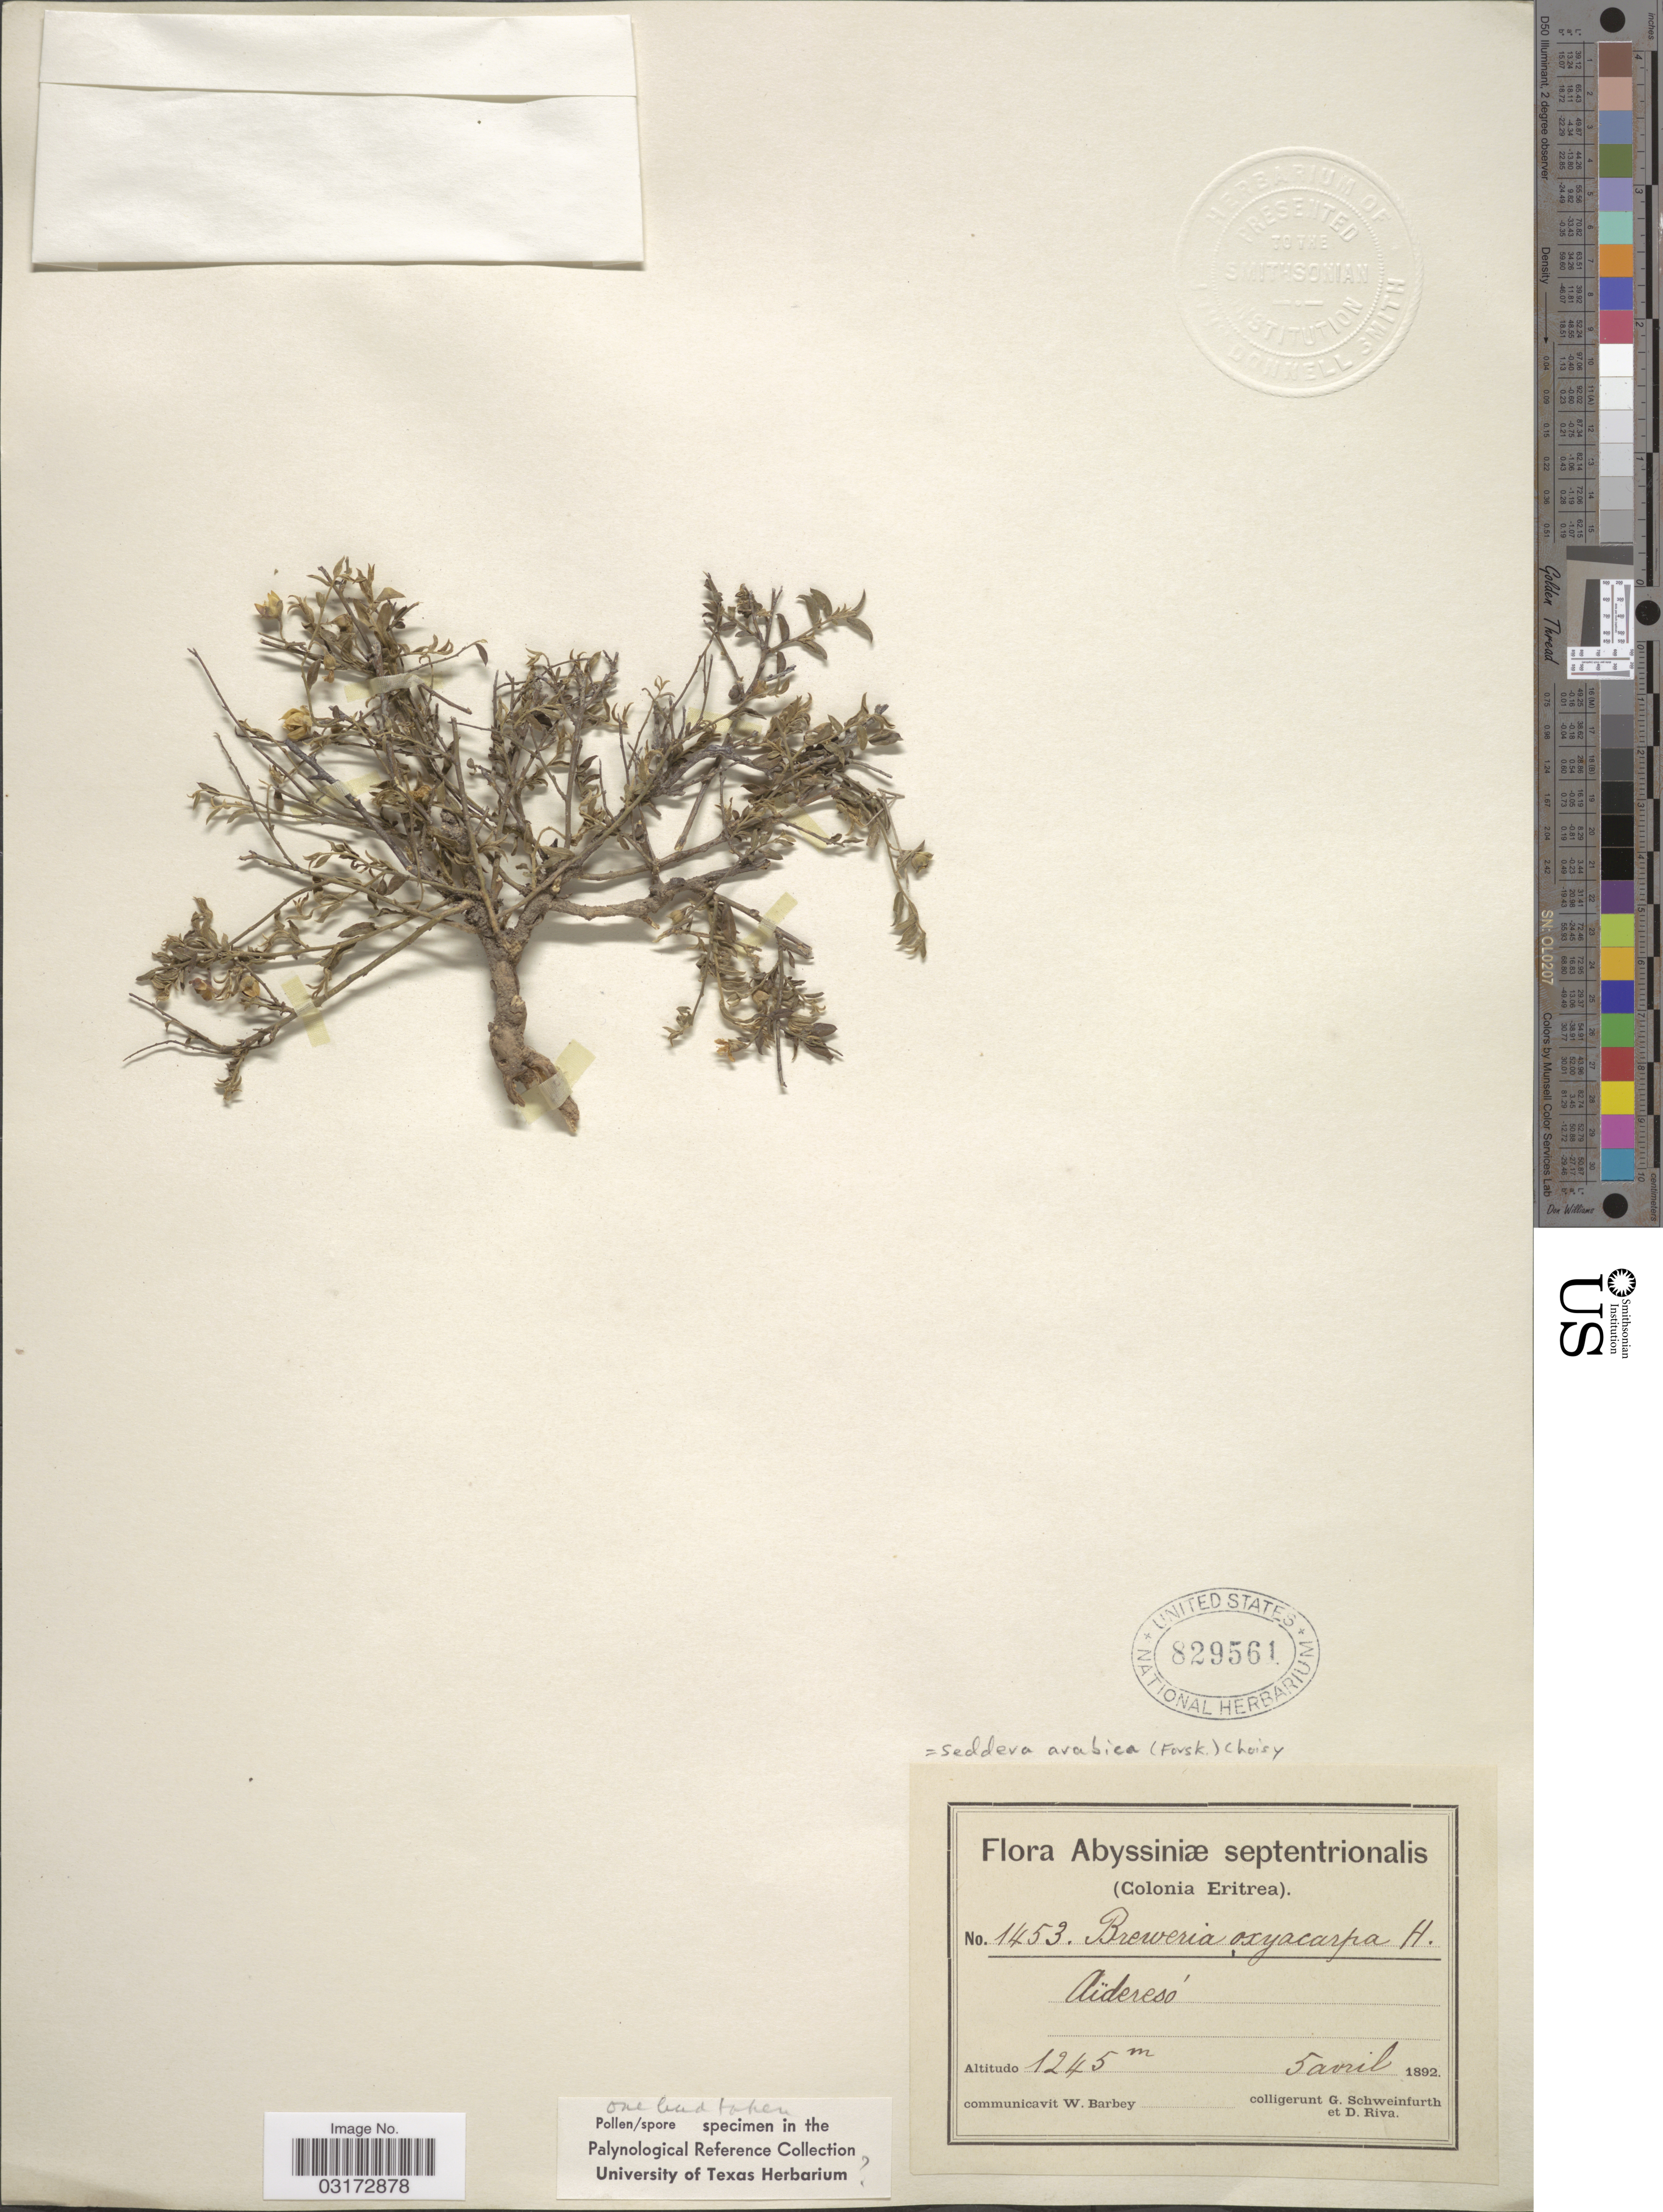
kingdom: Plantae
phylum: Tracheophyta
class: Magnoliopsida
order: Solanales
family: Convolvulaceae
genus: Seddera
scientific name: Seddera arabica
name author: Choisy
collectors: G. A. Schweinfurth (herbarium) & D. Riva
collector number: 1453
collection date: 1892-04-05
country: Eritrea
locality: Abyssiniæ septentrionalis (Colonia Eritrea), Aïderesó.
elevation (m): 1245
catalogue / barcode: US 829561